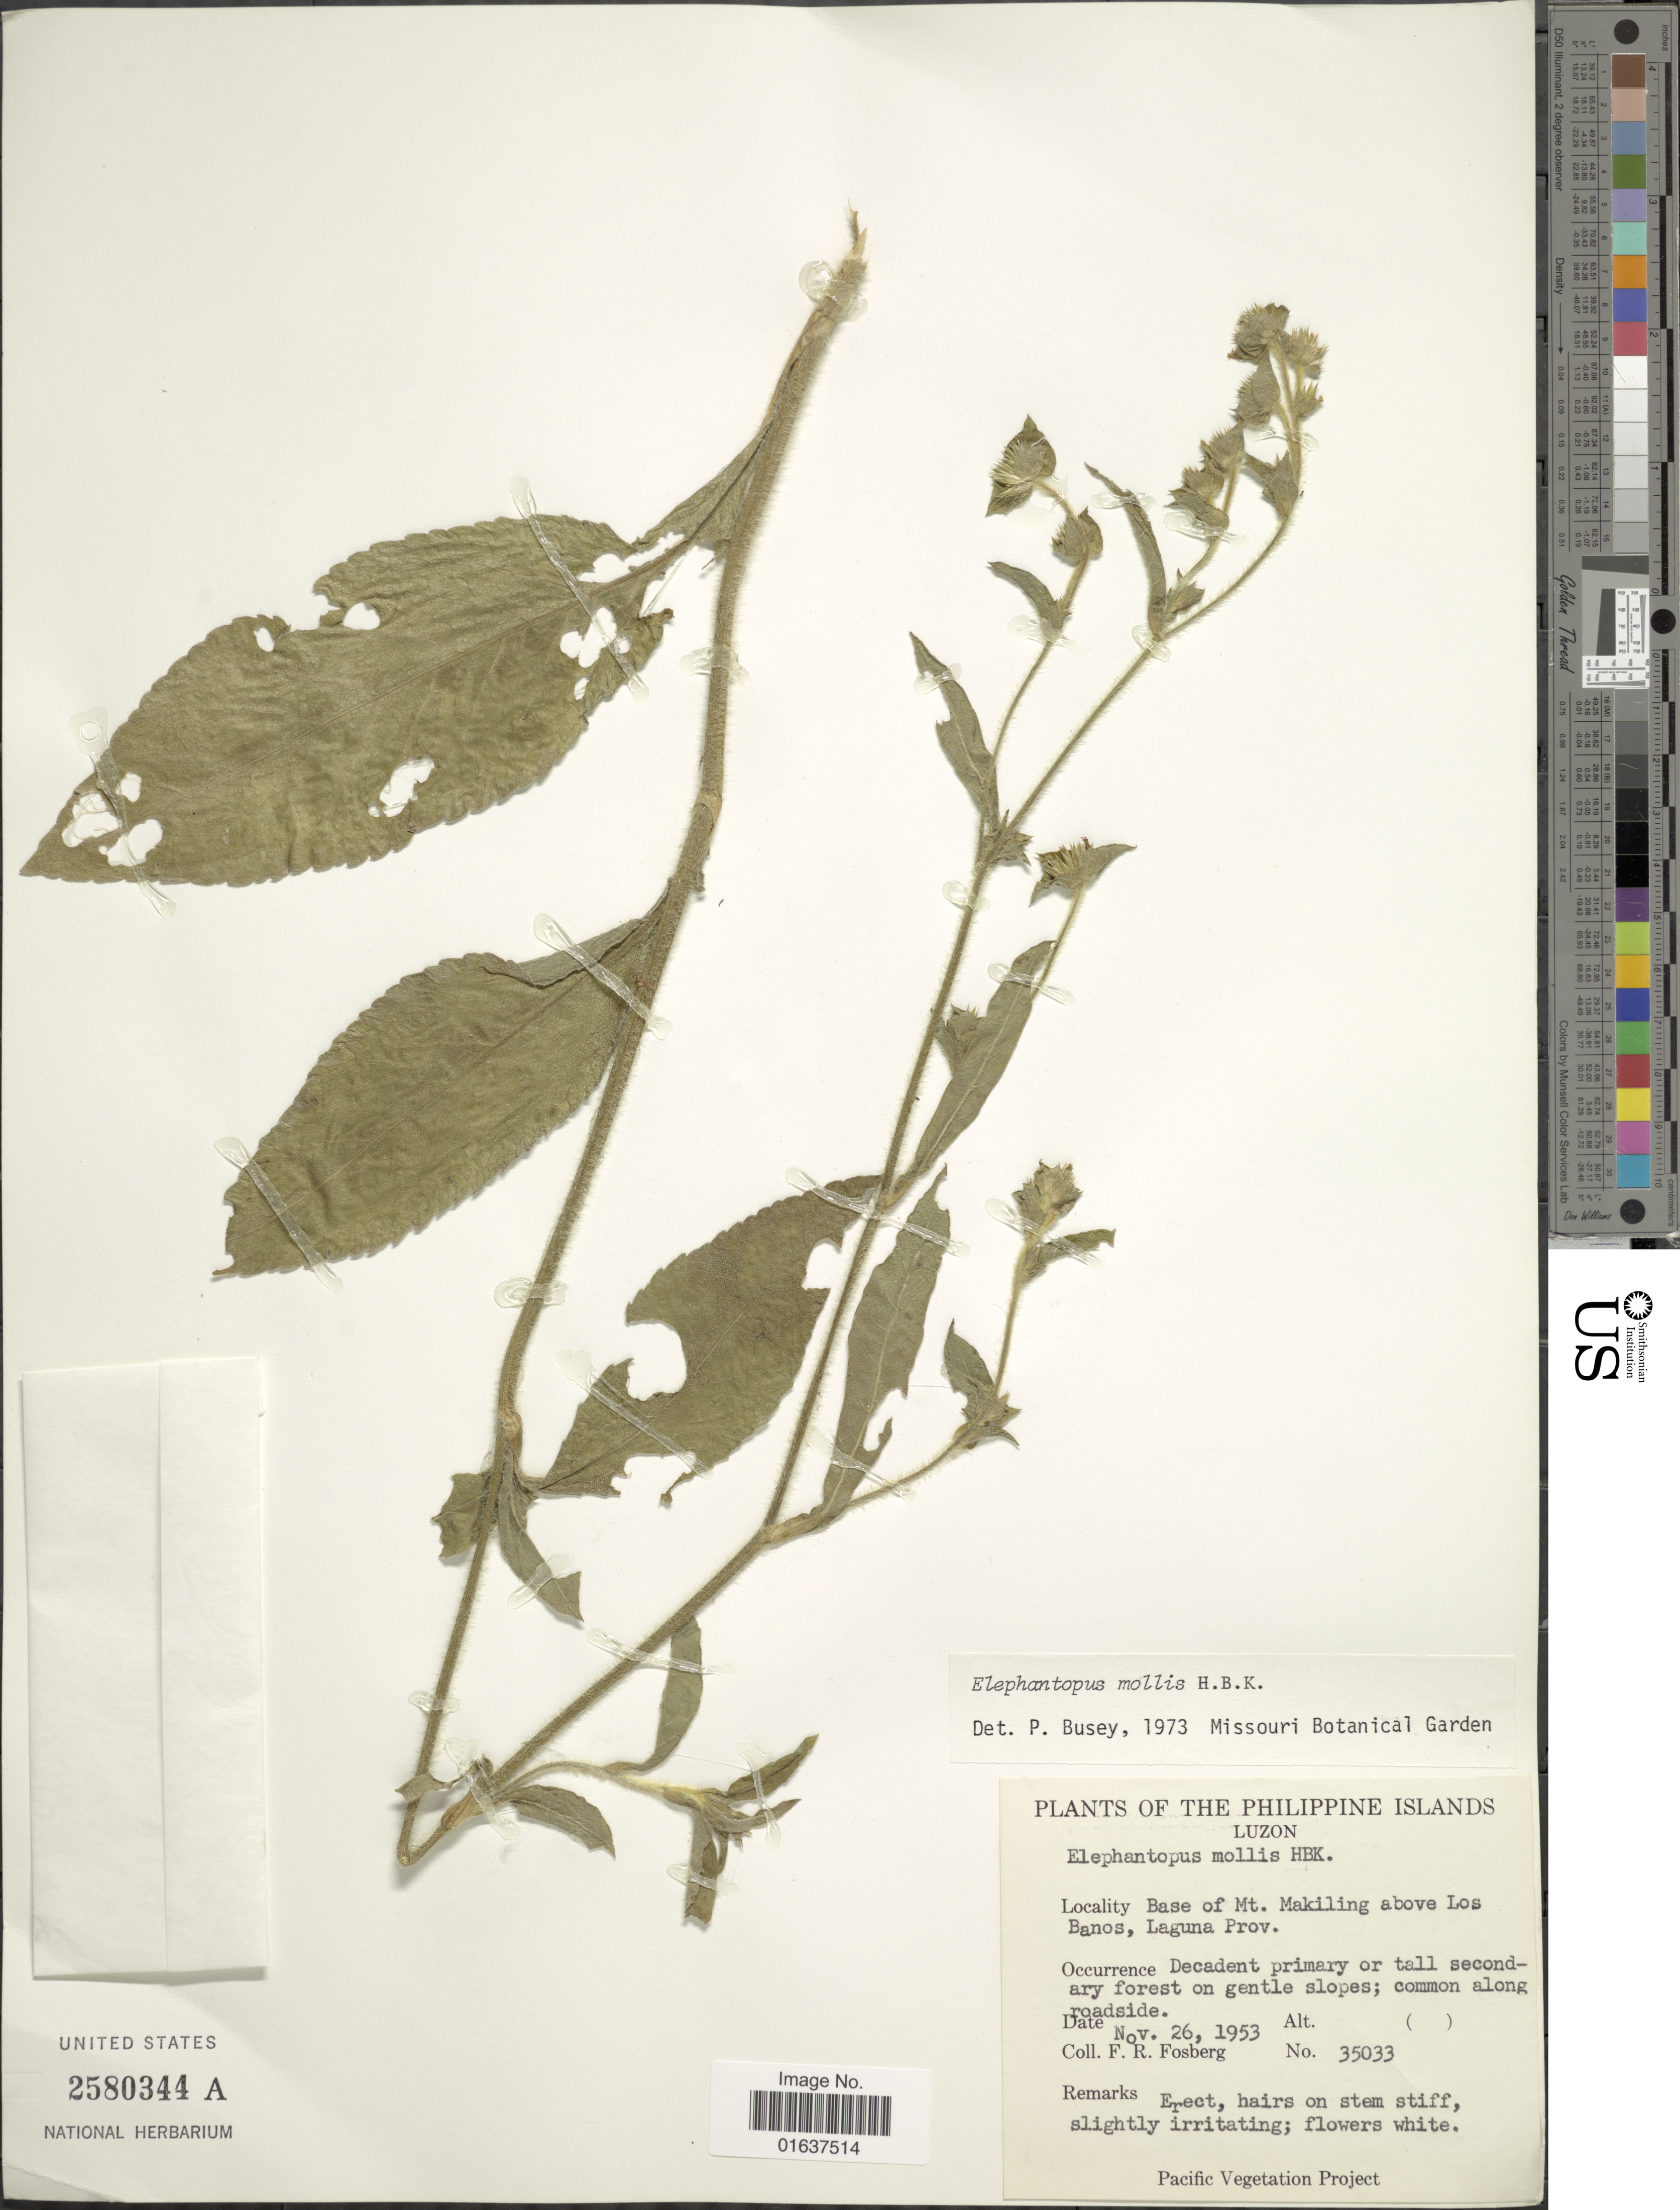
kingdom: Plantae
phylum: Tracheophyta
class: Magnoliopsida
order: Asterales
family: Asteraceae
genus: Elephantopus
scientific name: Elephantopus mollis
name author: Kunth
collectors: F. R. Fosberg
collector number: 35033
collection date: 1953-11-26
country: Philippines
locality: Base of Mt. Makiling above Los Banos, Laguna Prov. Luzon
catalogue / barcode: US 2580344A